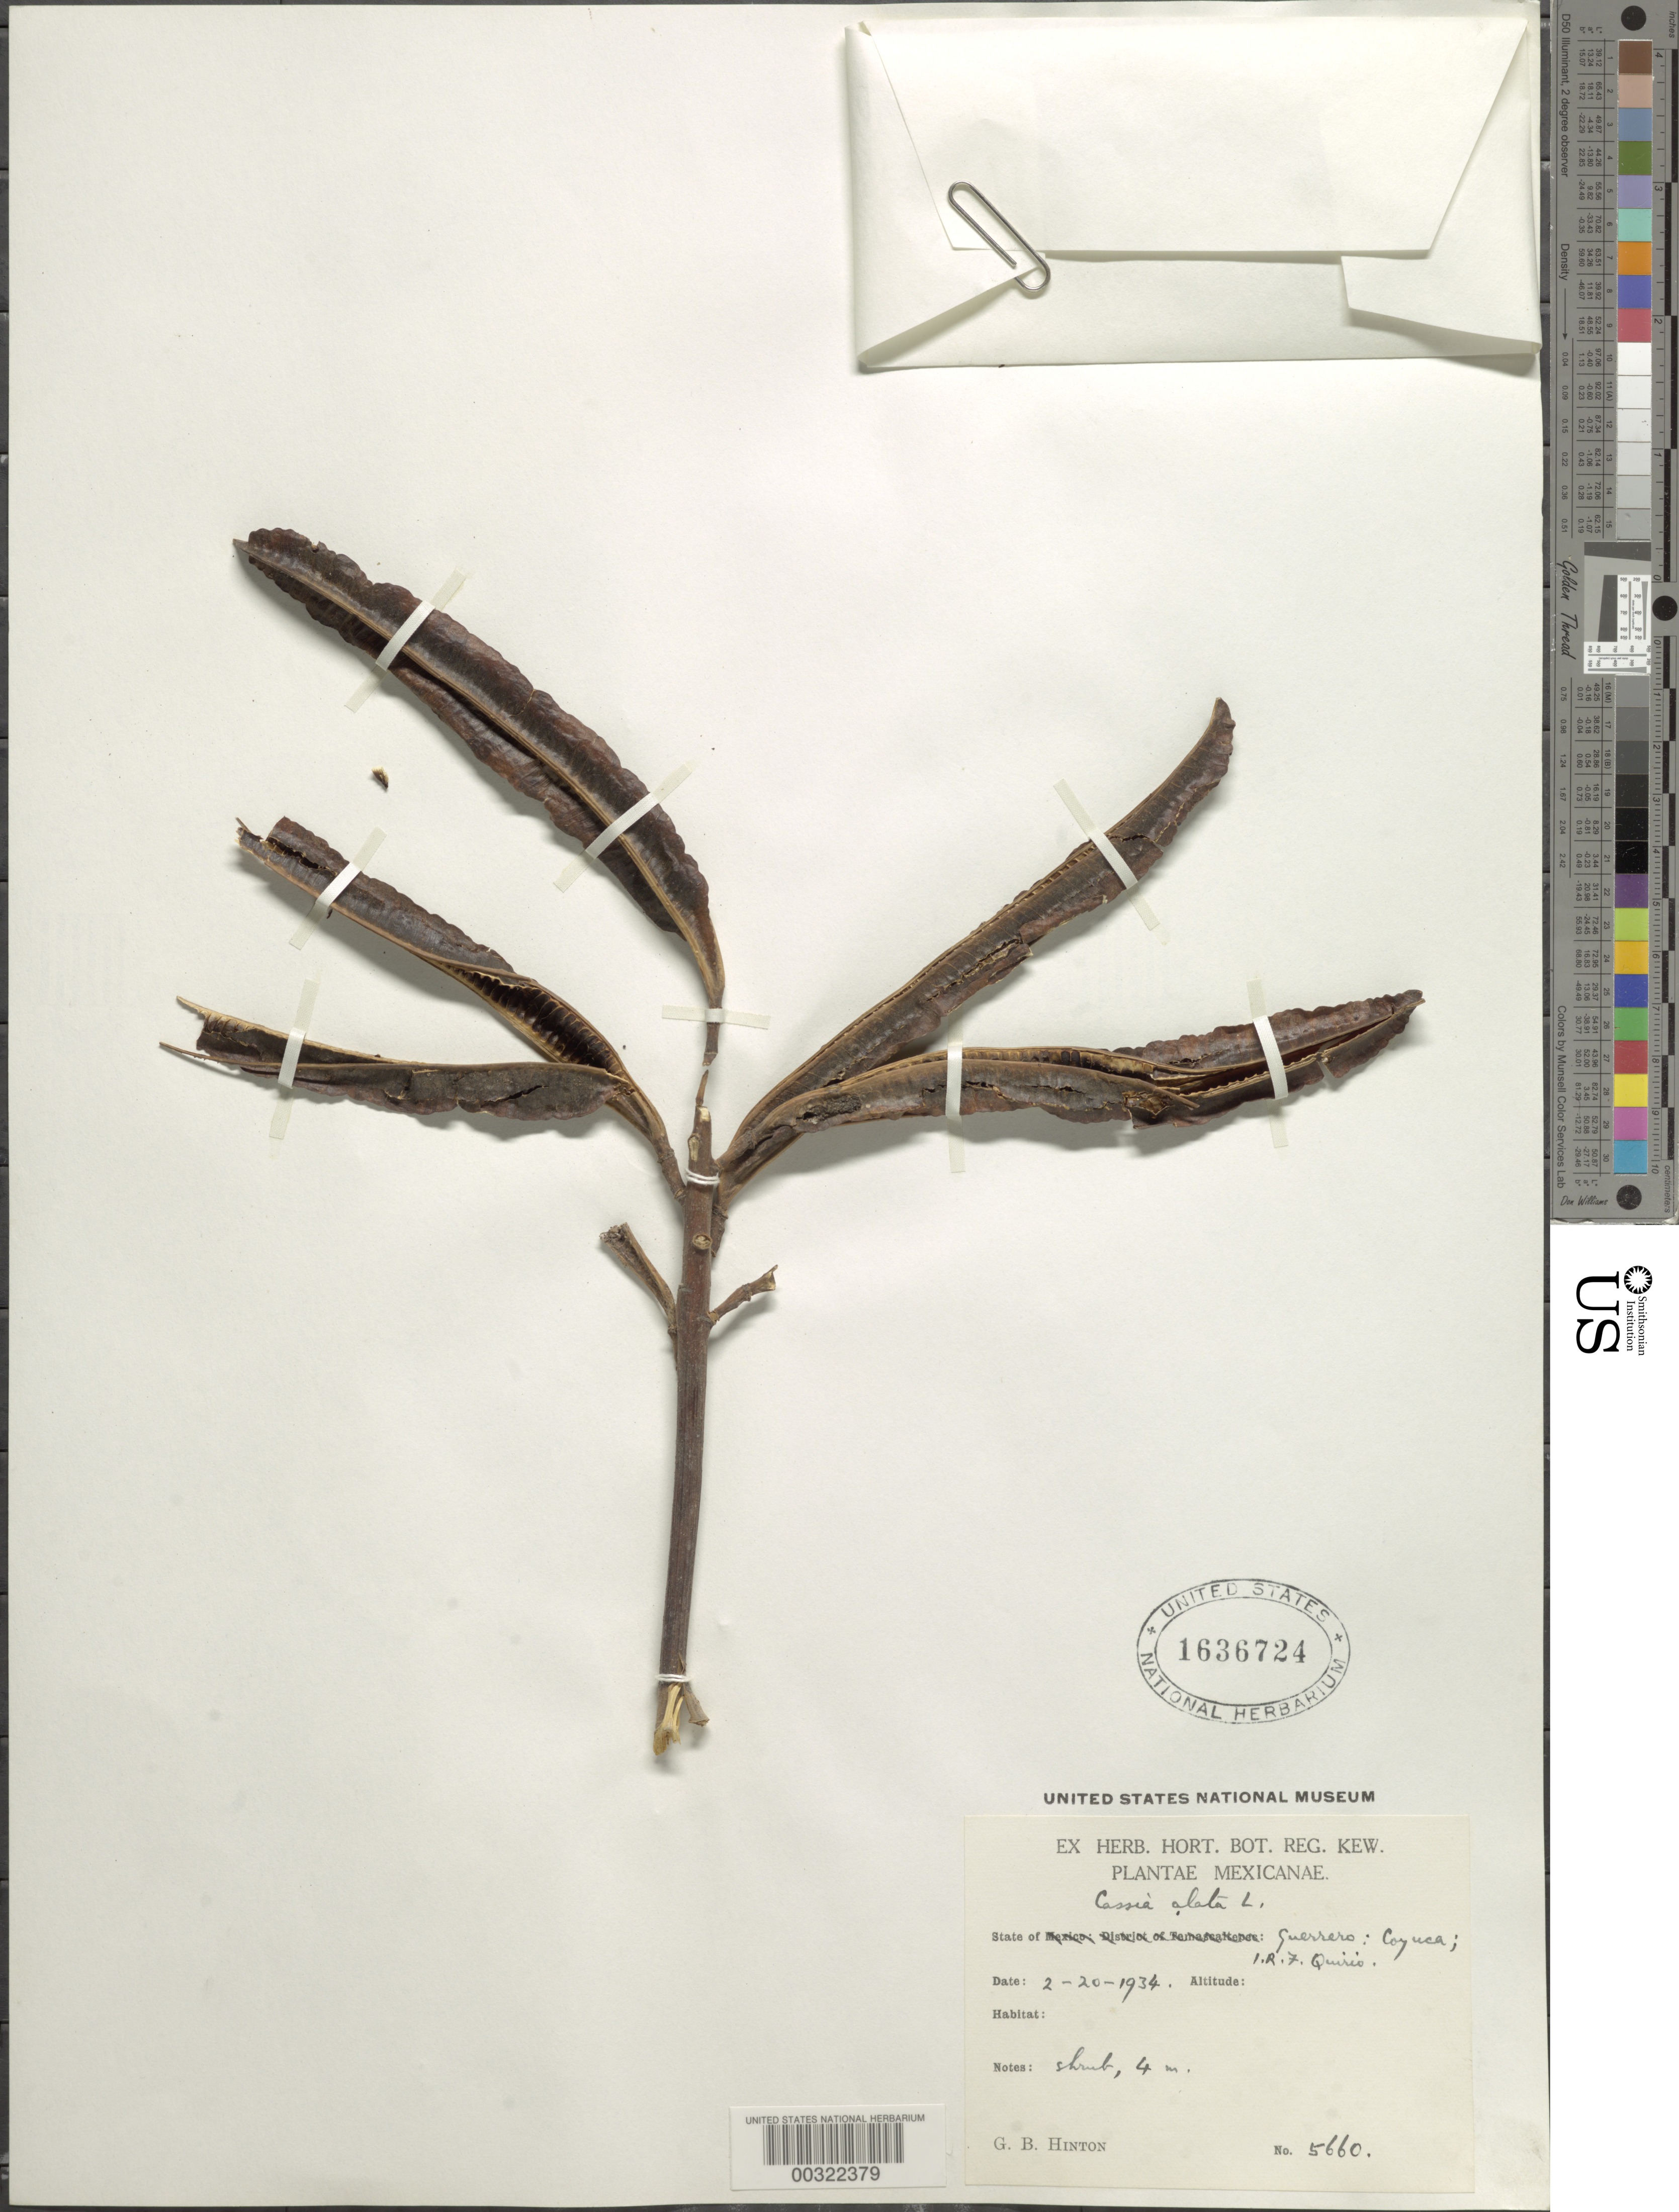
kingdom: Plantae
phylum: Tracheophyta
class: Magnoliopsida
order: Fabales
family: Fabaceae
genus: Senna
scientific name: Senna alata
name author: (L.) Roxb.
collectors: G. B. Hinton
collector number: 5660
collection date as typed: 20 Feb 1934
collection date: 1934-02-20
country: Mexico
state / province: Guerrero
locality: Coyuca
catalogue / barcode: US 1636724